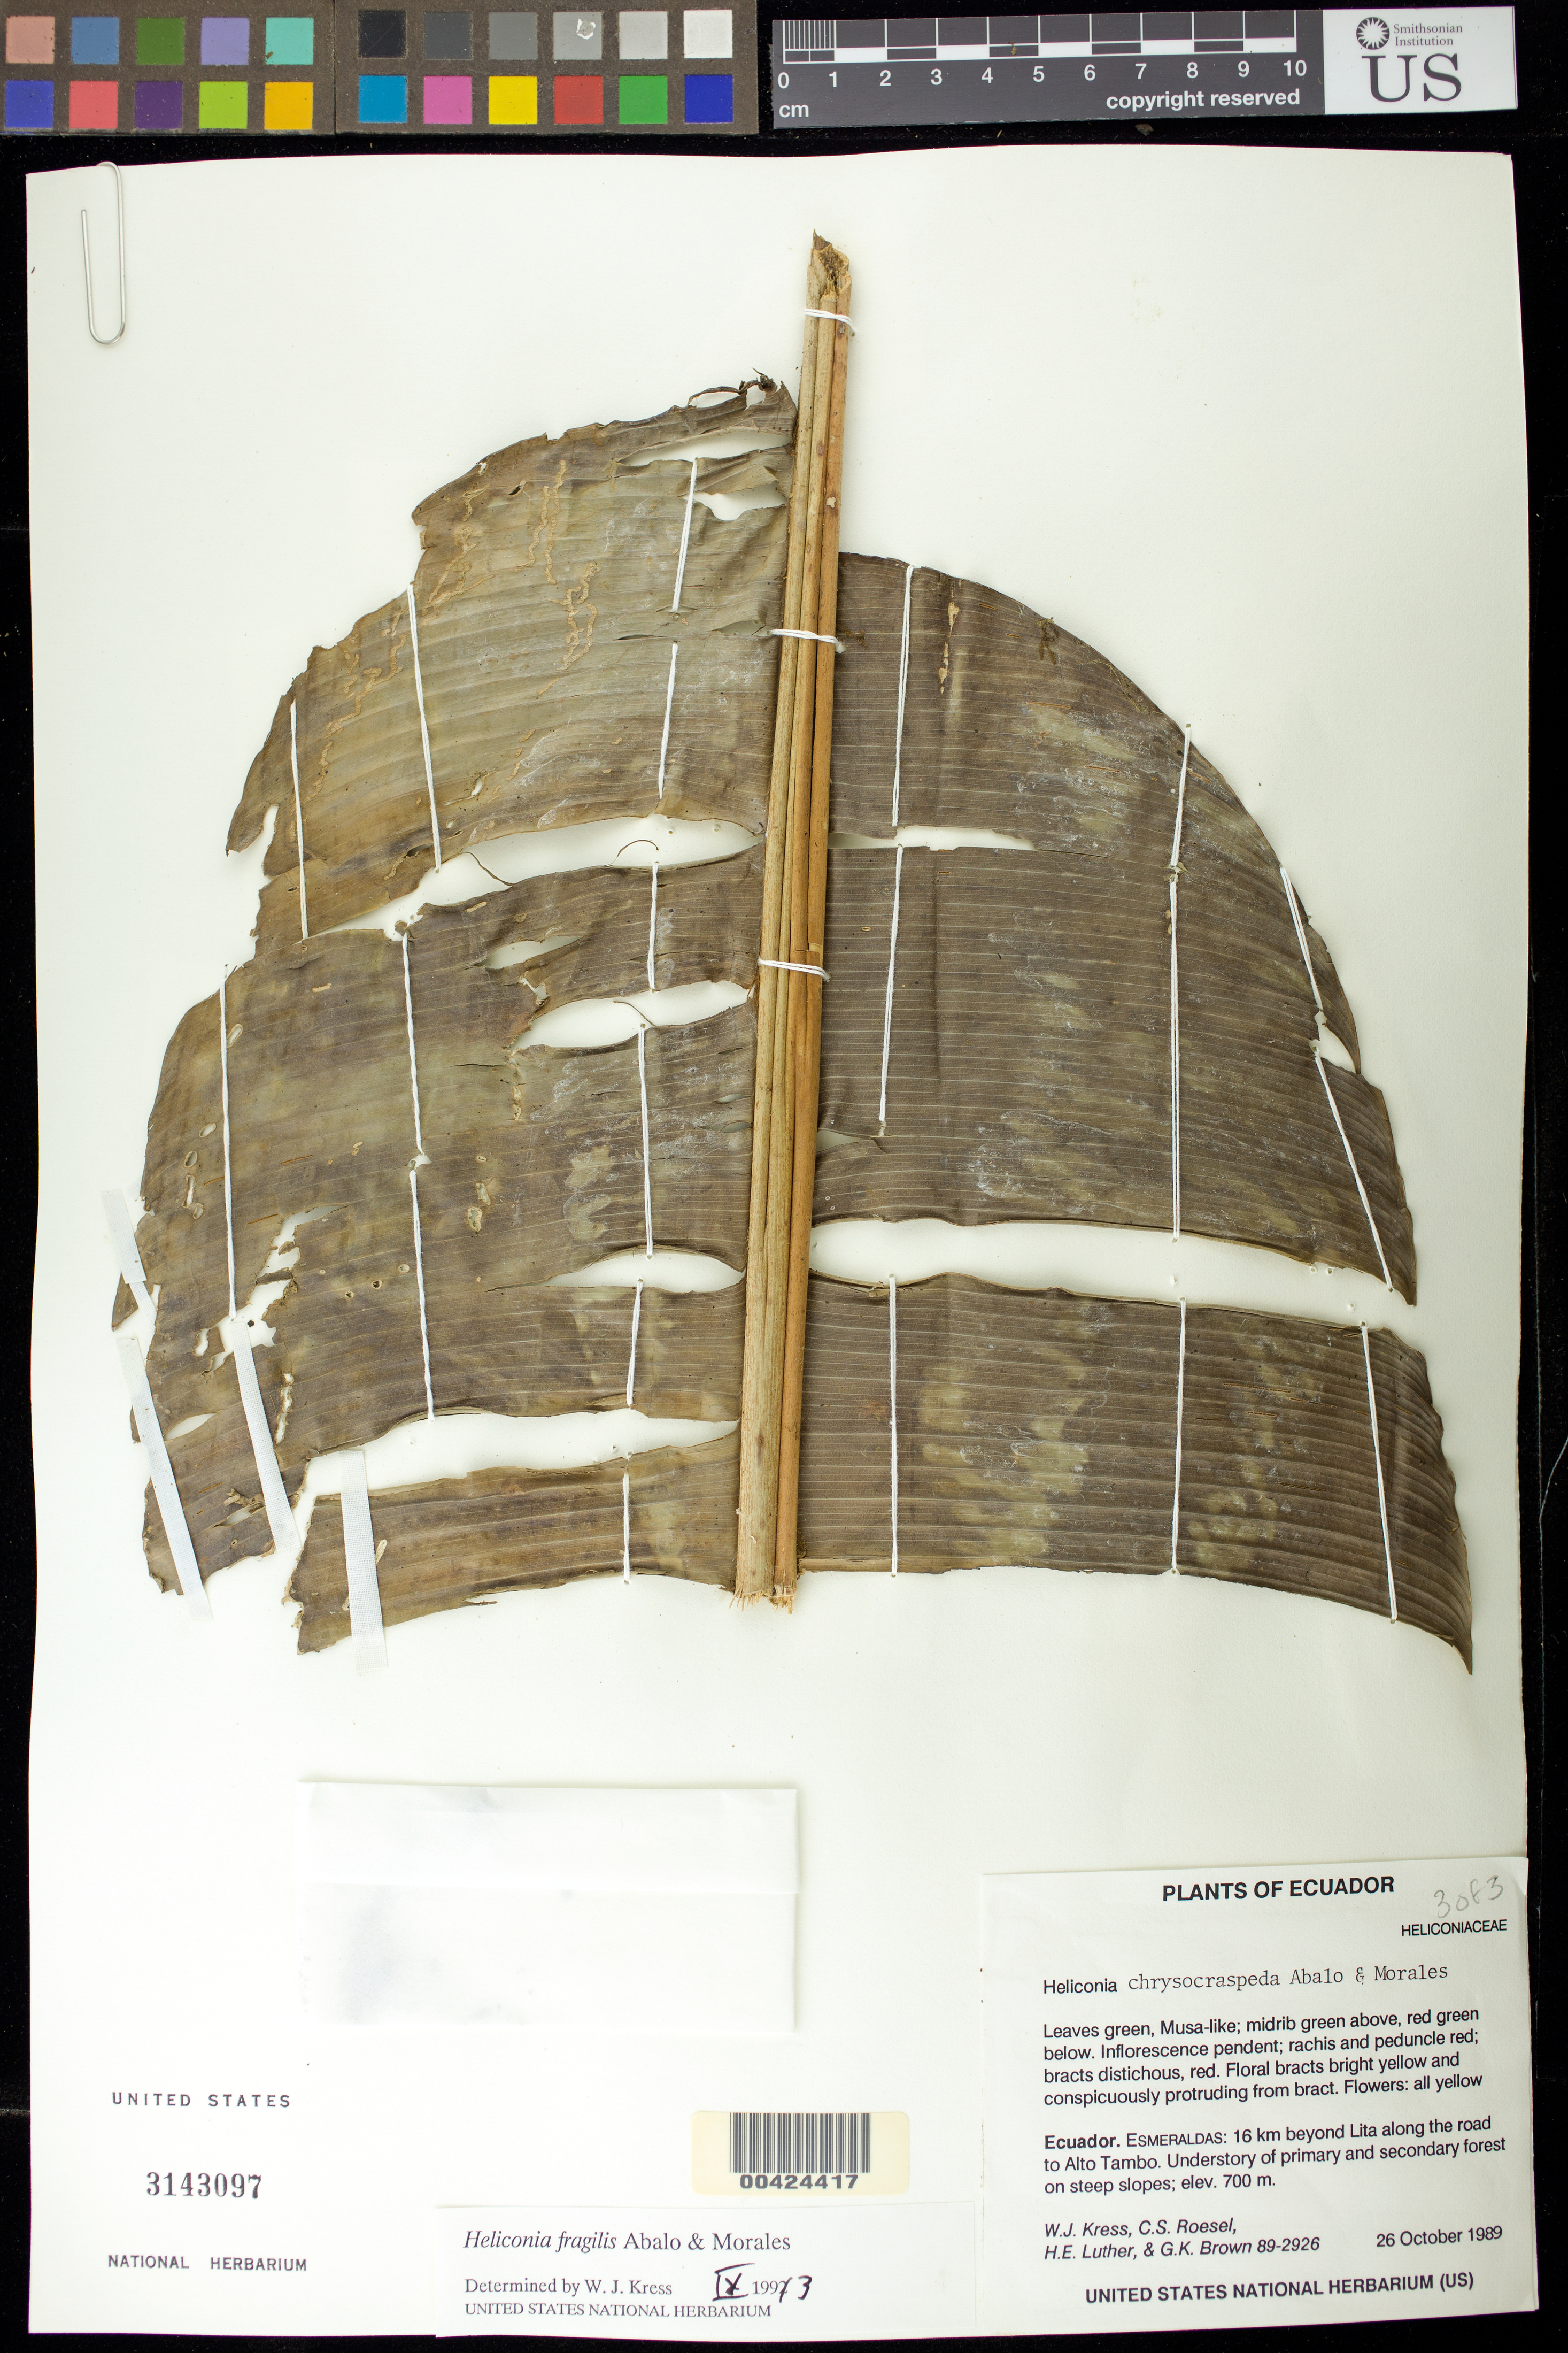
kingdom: Plantae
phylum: Tracheophyta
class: Liliopsida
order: Zingiberales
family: Heliconiaceae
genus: Heliconia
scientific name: Heliconia fragilis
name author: Abalo & G. Morales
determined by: Kress, W. J., (US), Smithsonian Institution - National Museum of Natural History (UNITED STATES)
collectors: W. J. Kress, C. S. Roesel, Harry E. Luther & G. K. Brown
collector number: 89-2926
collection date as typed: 26 Oct 1989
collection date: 1989-10-26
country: Ecuador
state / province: Esmeraldas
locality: Lita, 16 km beyond; along road to Alto Tambo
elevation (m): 700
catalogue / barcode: US 3143097